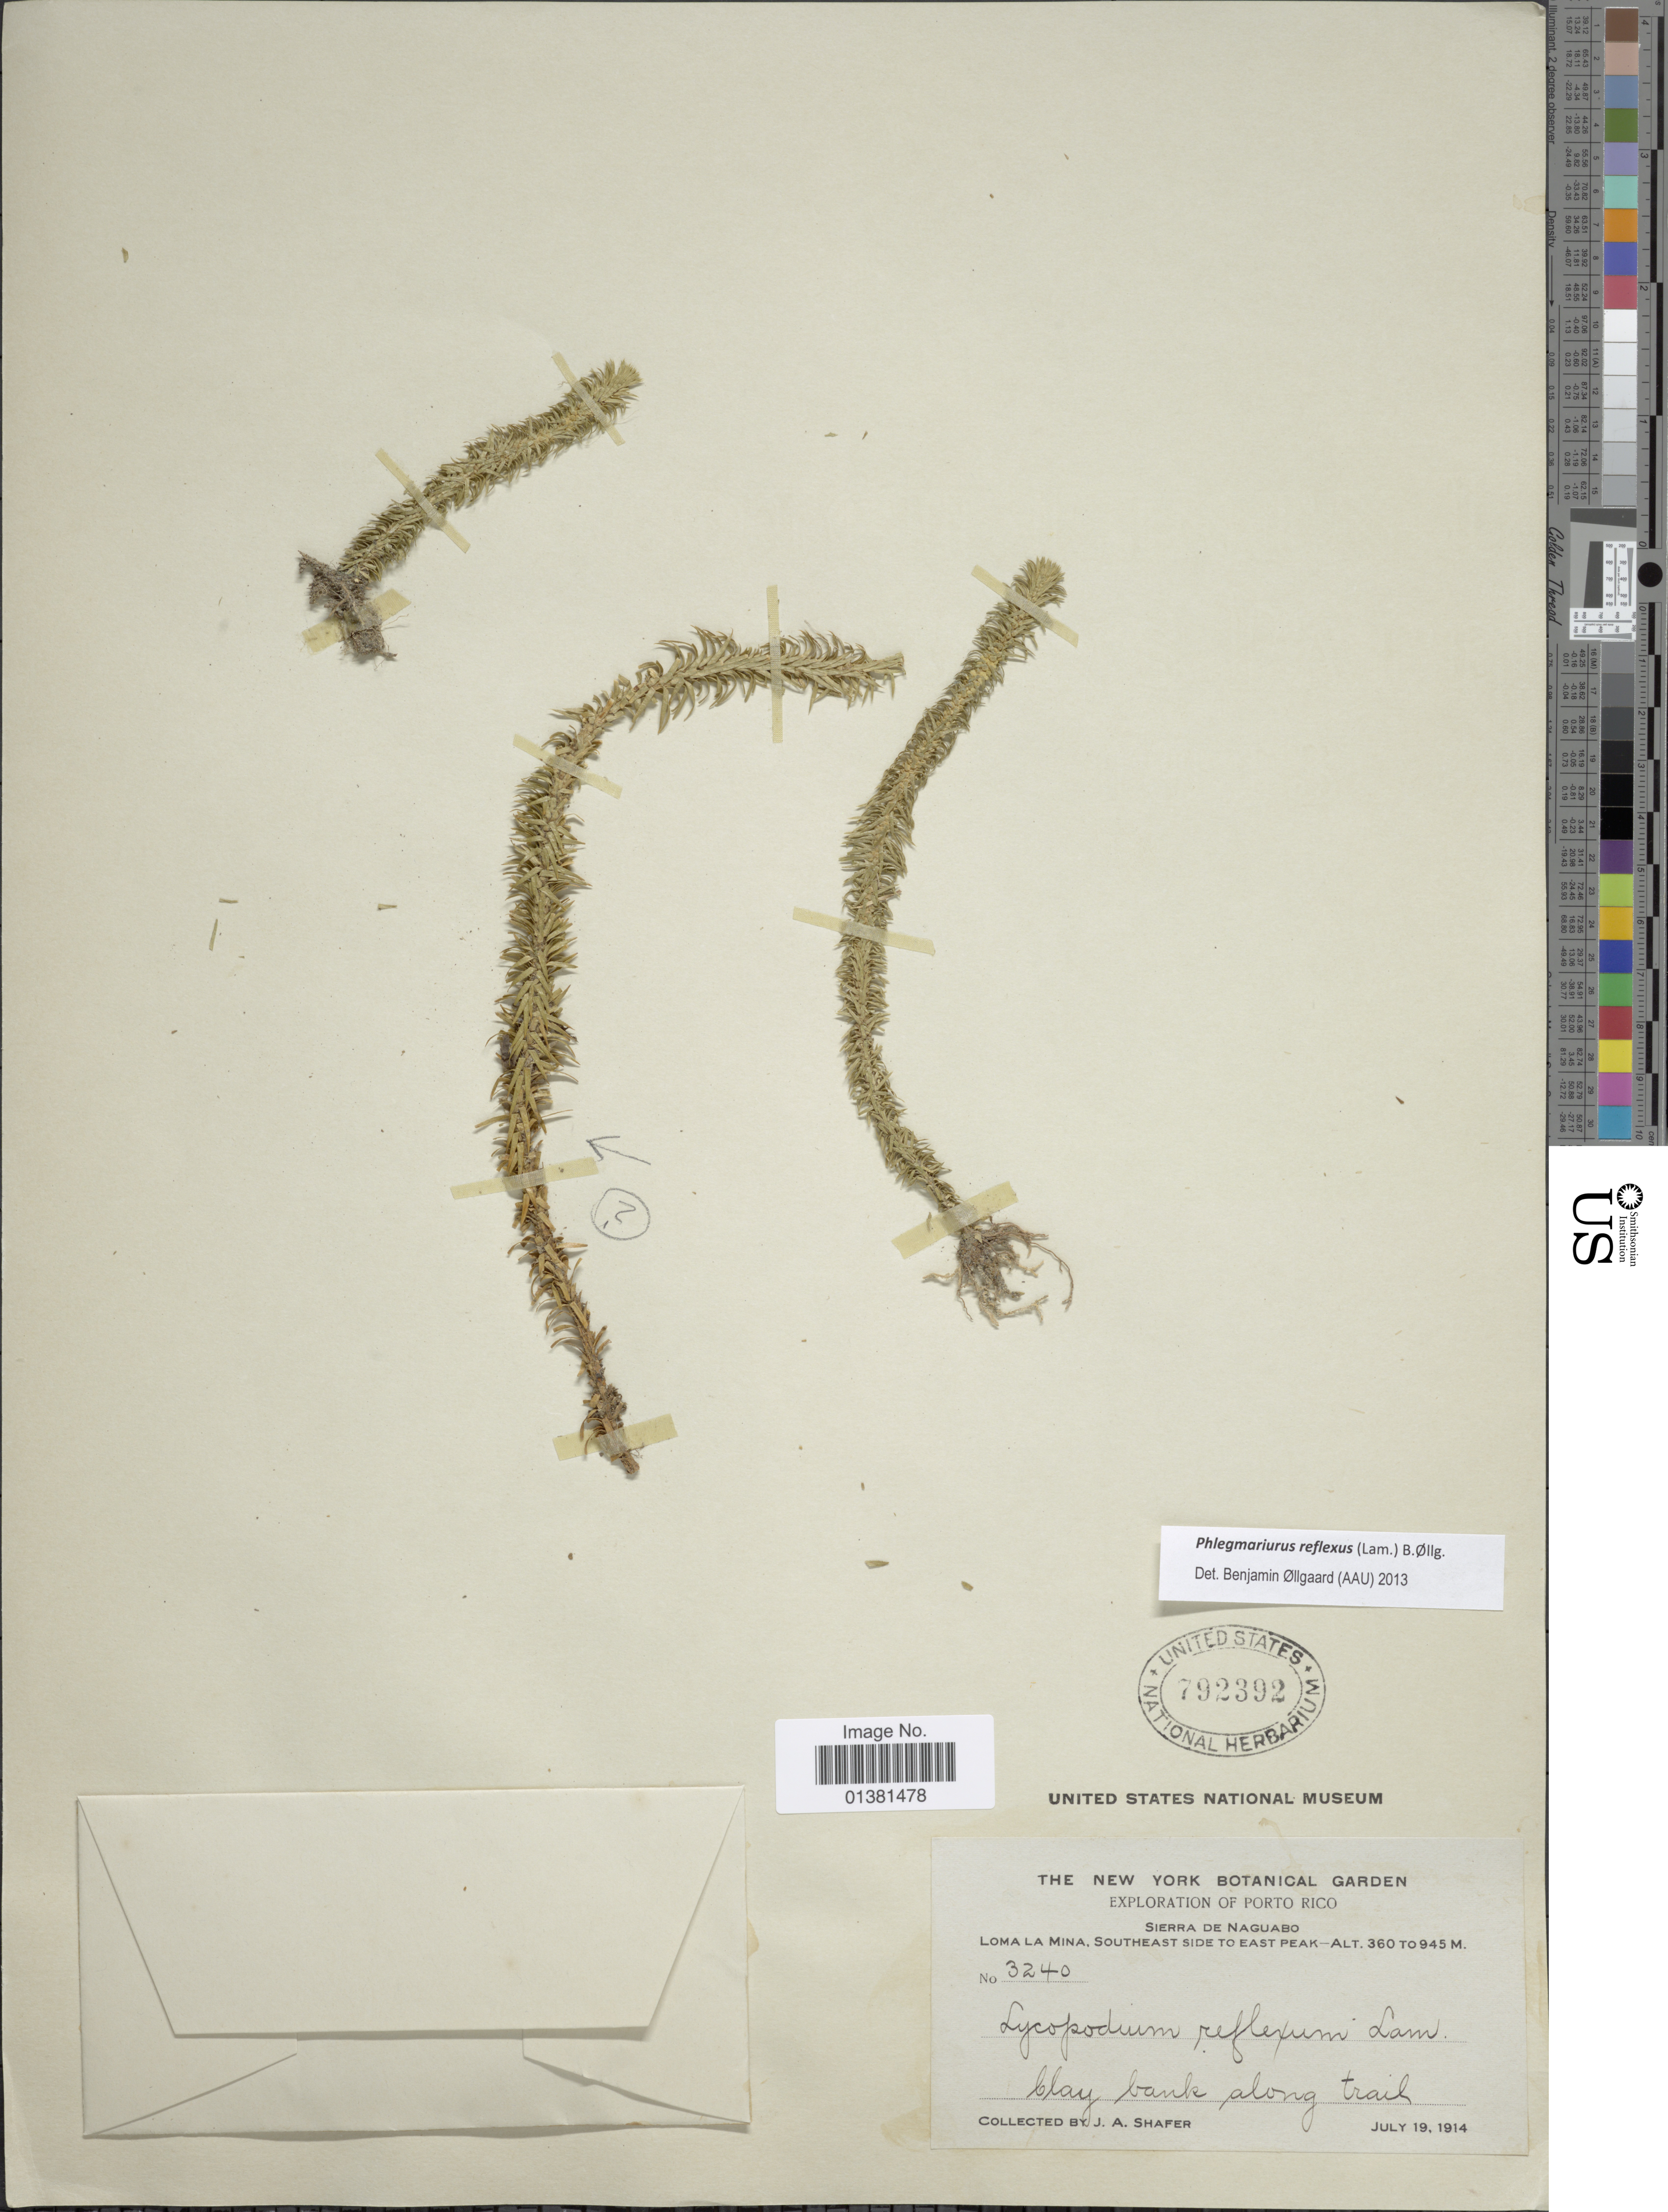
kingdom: Plantae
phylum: Tracheophyta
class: Lycopodiopsida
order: Lycopodiales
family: Lycopodiaceae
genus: Phlegmariurus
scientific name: Phlegmariurus reflexus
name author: (Lam.) B. Øllg.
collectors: J. A. Shafer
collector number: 3240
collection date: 1914-07-19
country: Puerto Rico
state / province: Naguabo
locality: Loma La Mina, Southeast Side to East Peak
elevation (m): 360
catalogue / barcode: US 792392